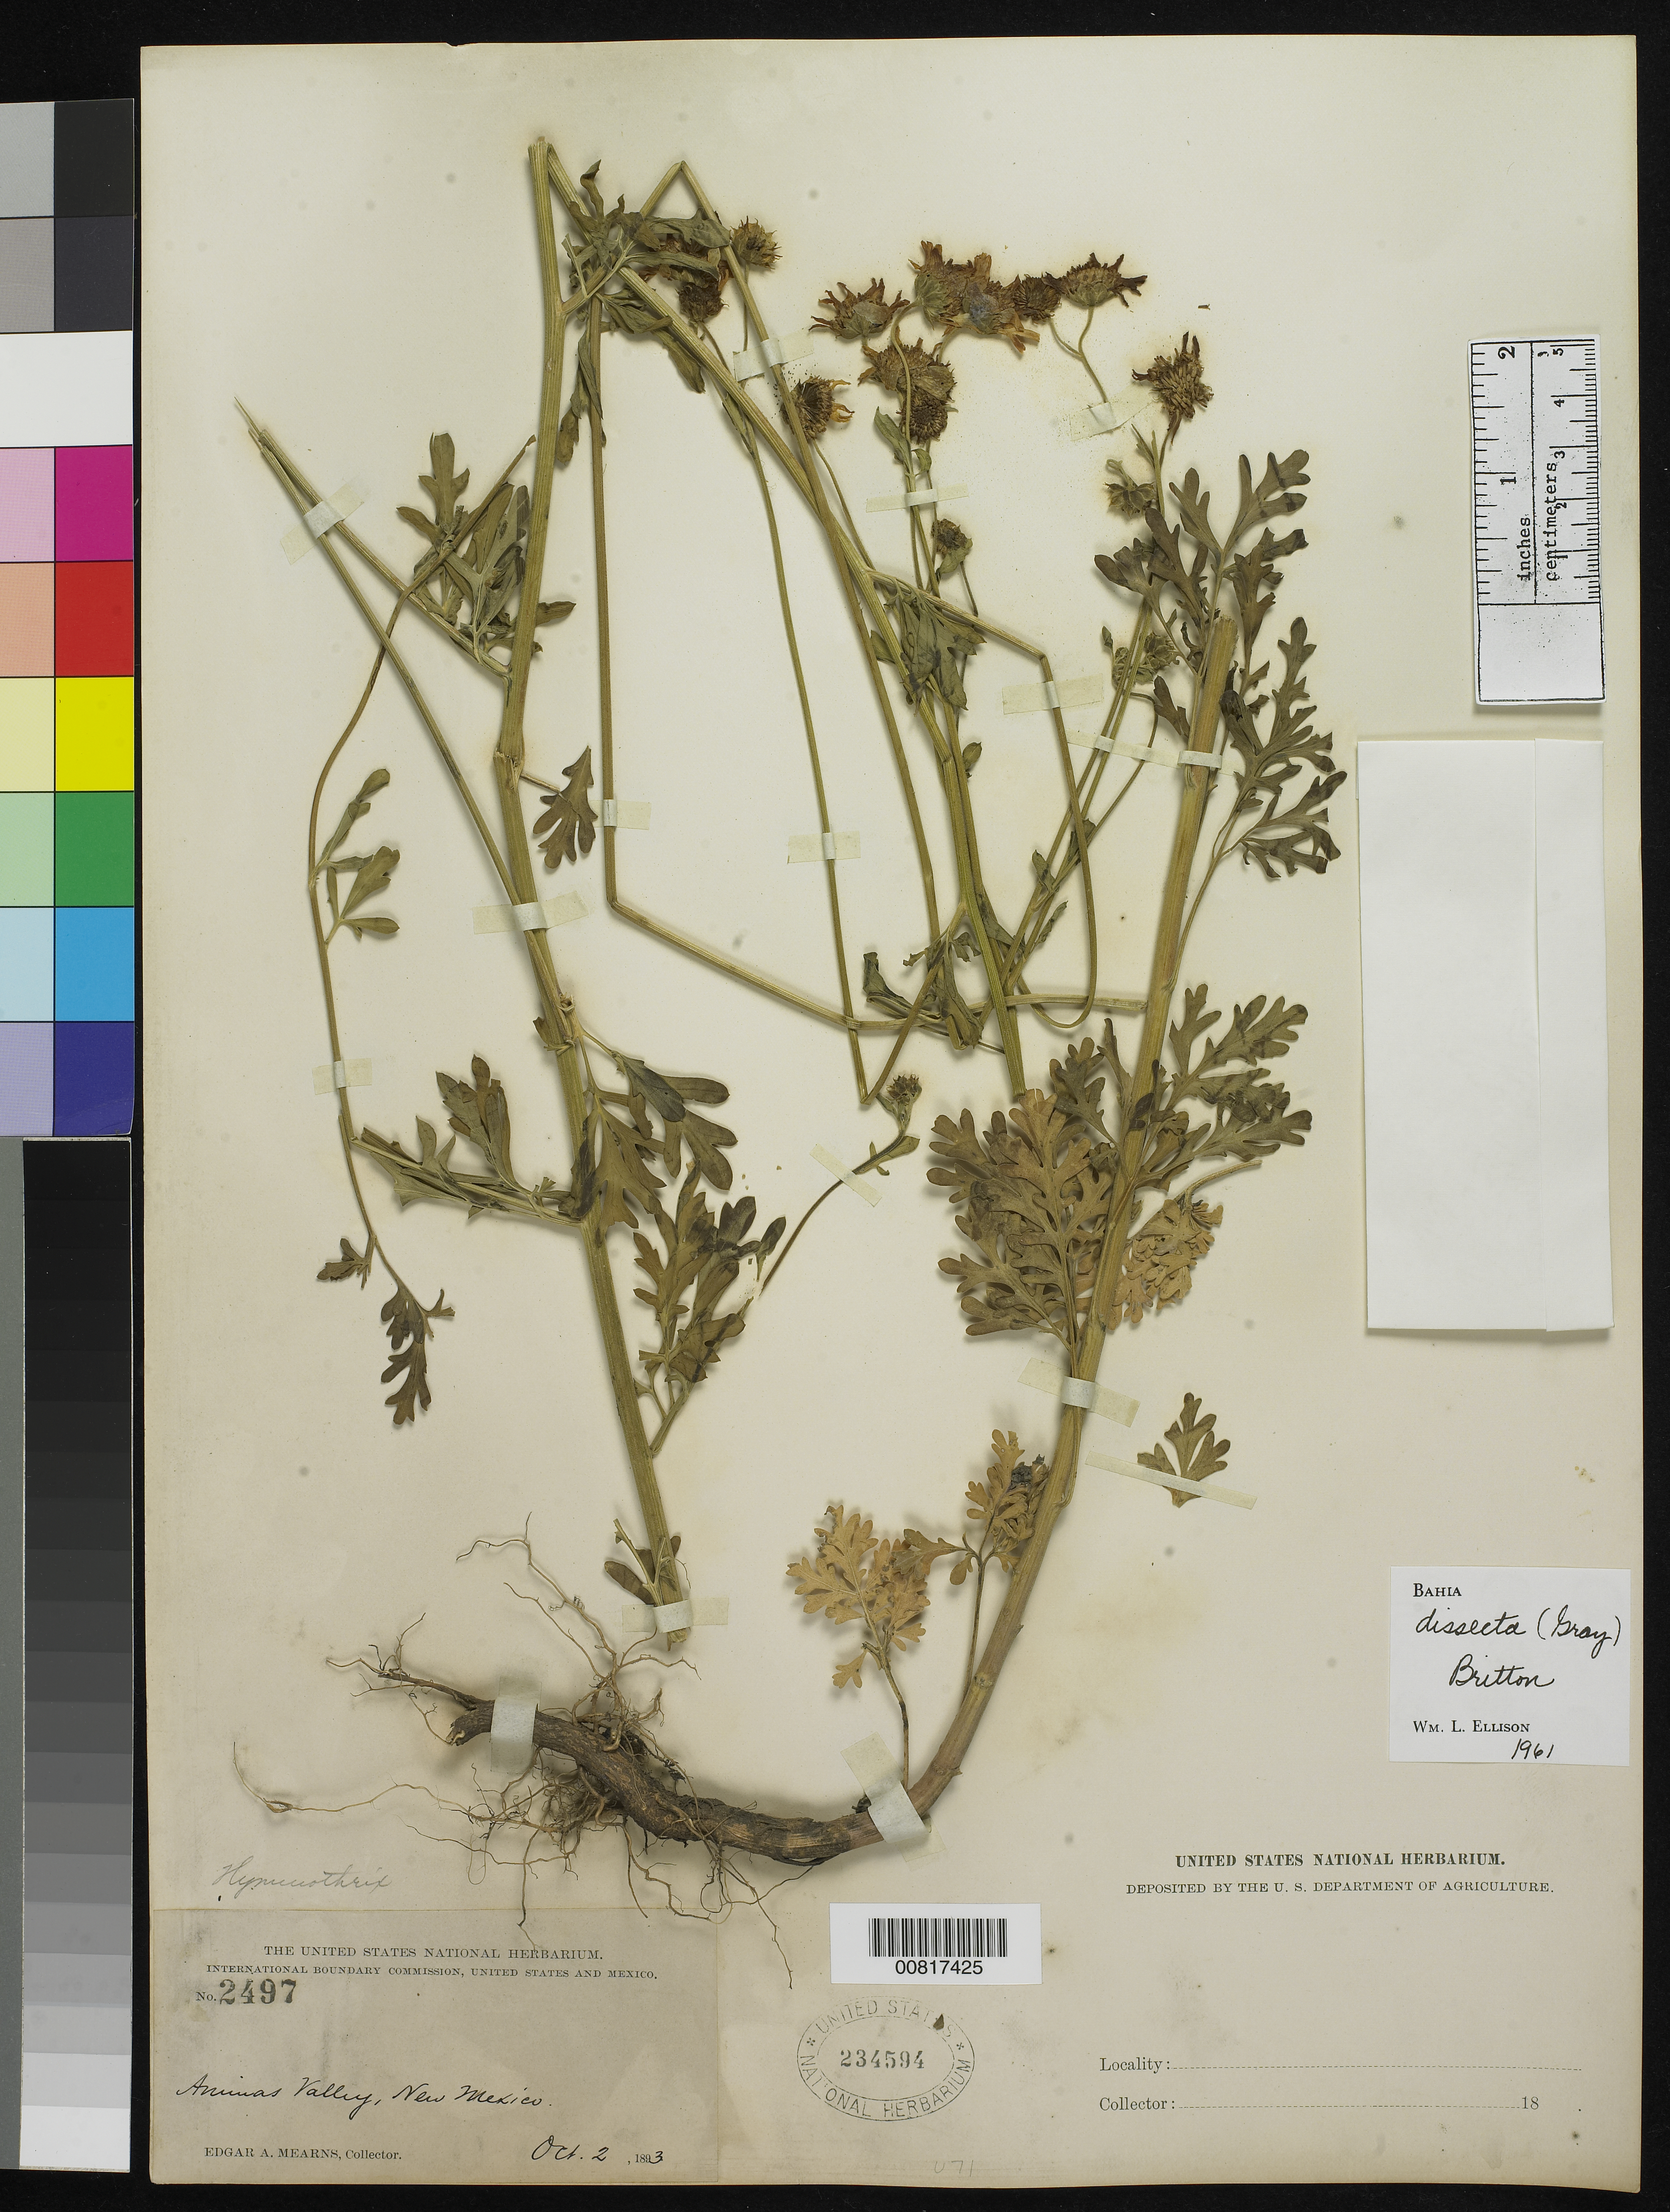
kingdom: Plantae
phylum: Tracheophyta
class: Magnoliopsida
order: Asterales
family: Asteraceae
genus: Bahia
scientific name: Bahia dissecta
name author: (A. Gray) Britton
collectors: E. A. Mearns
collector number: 2497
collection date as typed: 02 Oct 1893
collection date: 1893-10-02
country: United States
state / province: New Mexico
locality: Animas Valley, New Mexico.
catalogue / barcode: US 234594